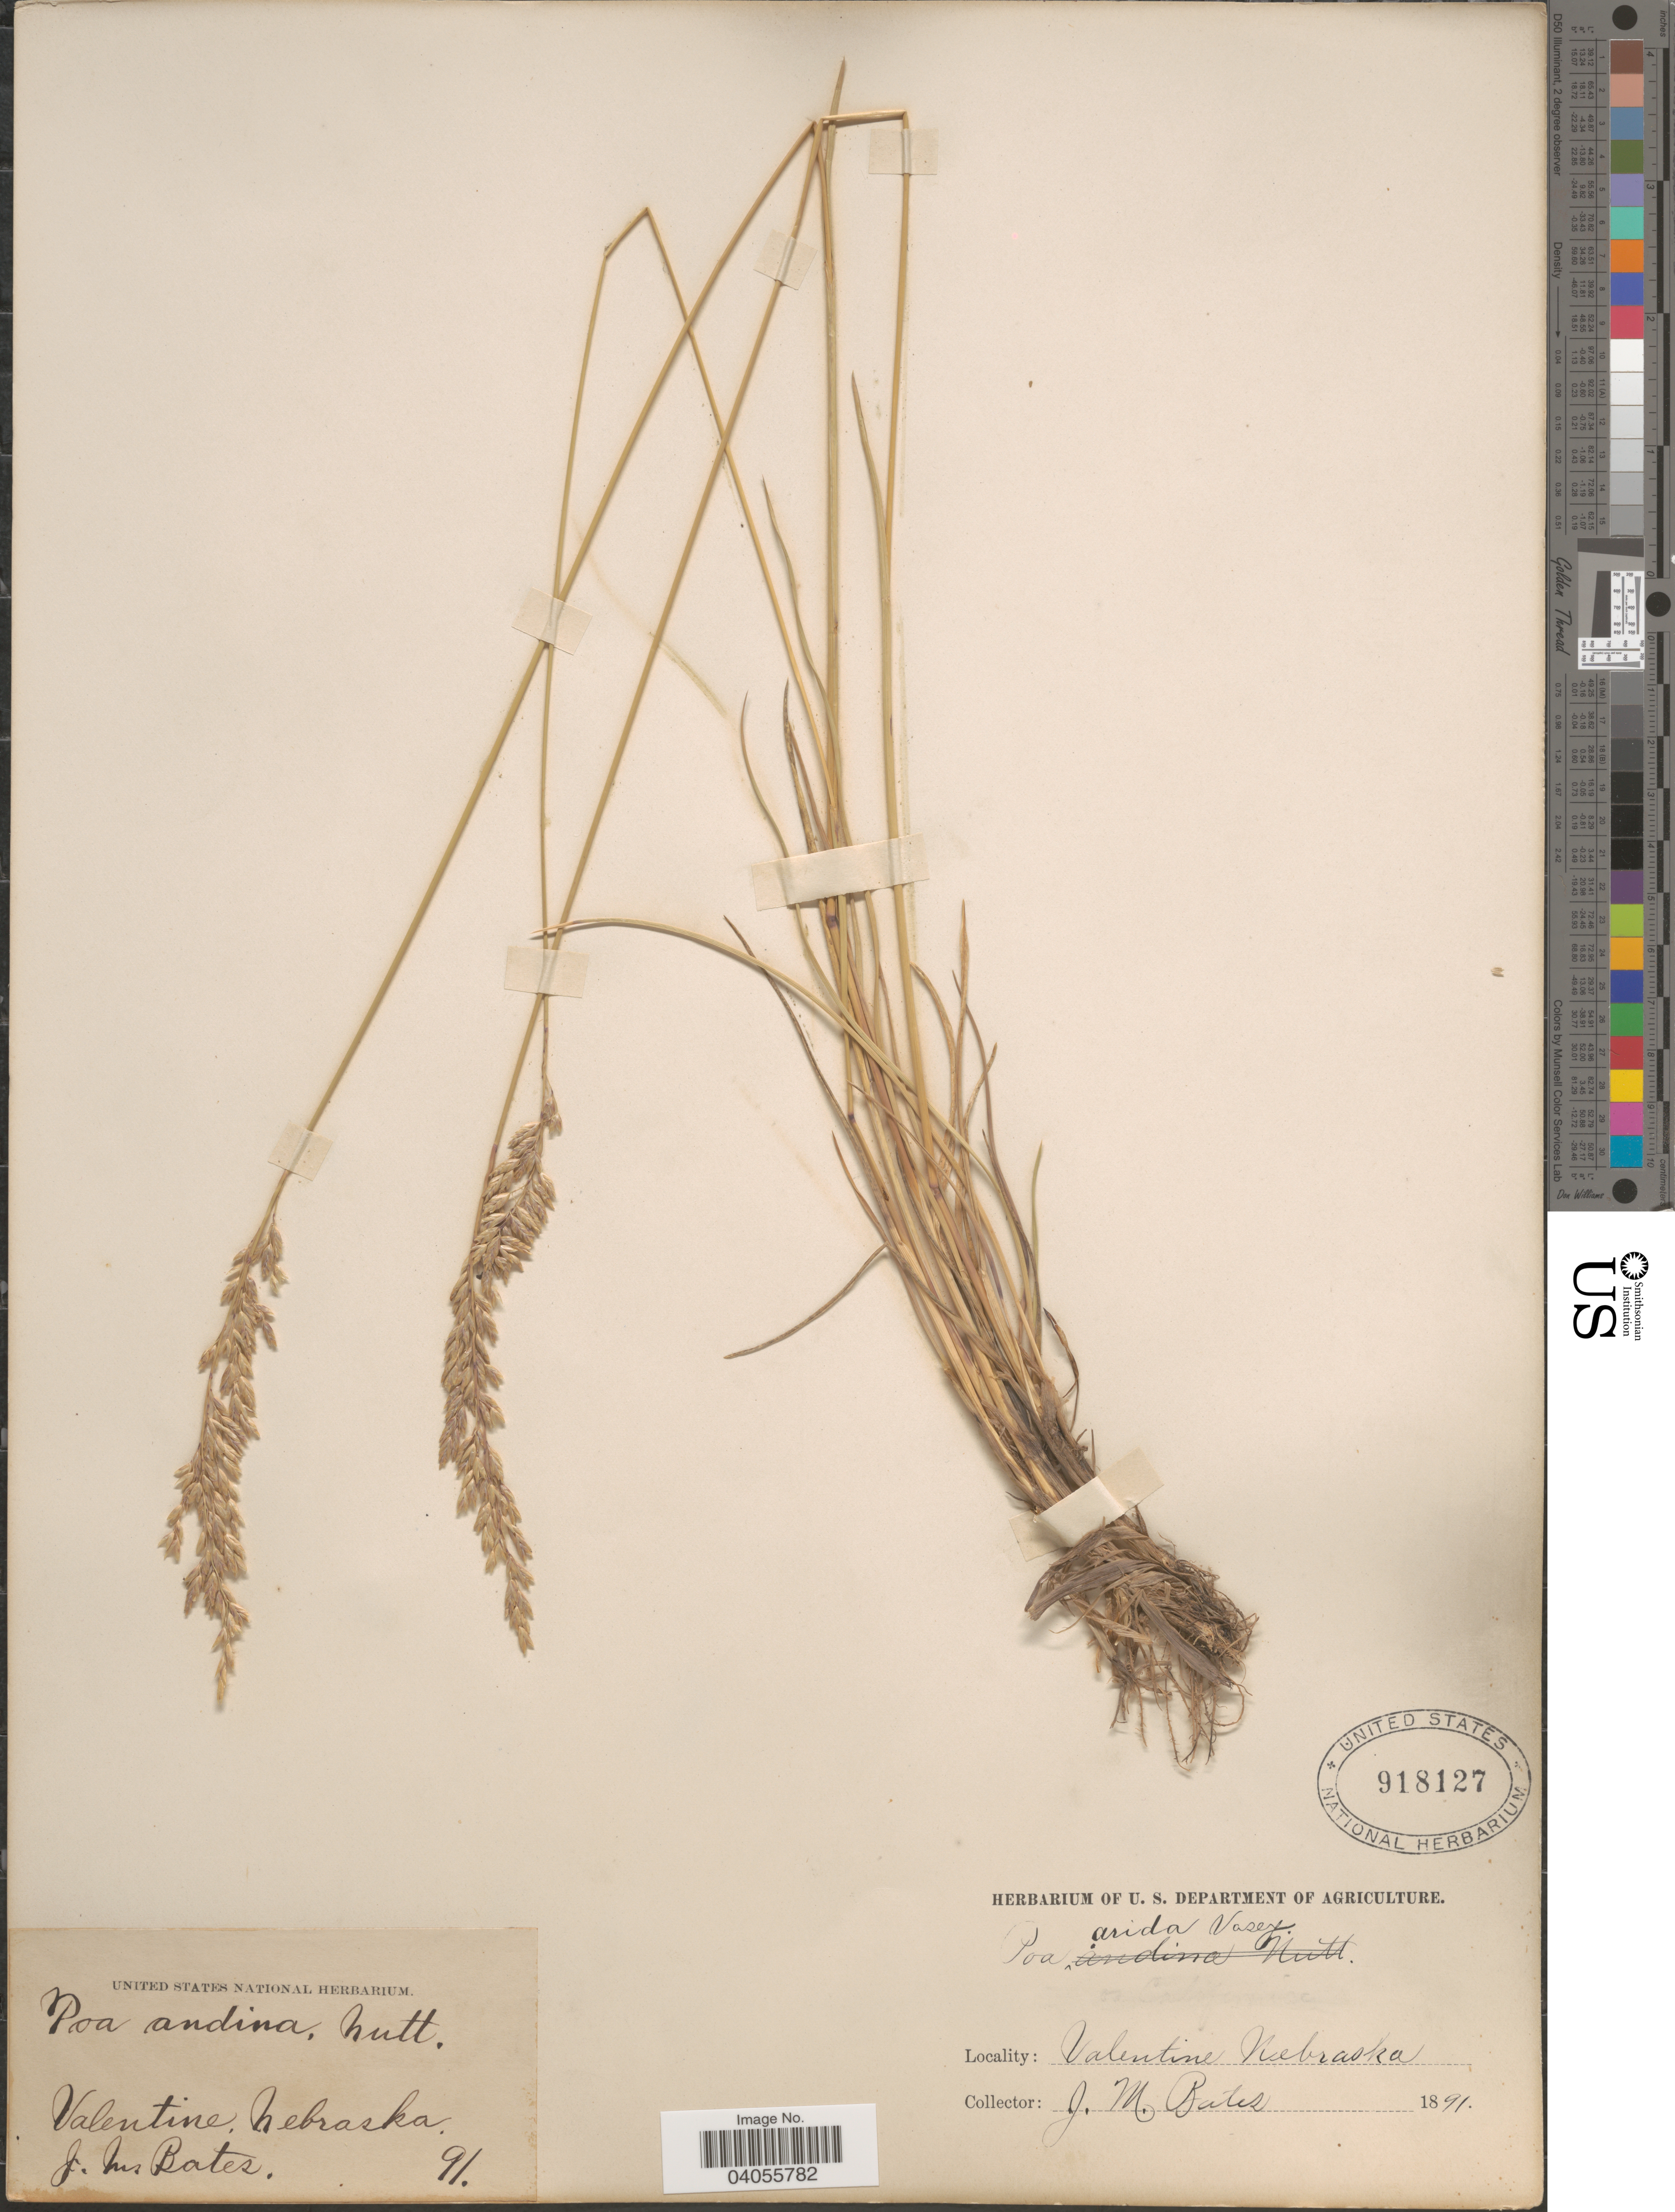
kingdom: Plantae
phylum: Tracheophyta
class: Liliopsida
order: Poales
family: Poaceae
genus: Poa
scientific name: Poa arida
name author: Vasey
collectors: J. Bates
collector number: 91?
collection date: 1891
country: United States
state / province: Nebraska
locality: Valentine.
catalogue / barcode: US 918127